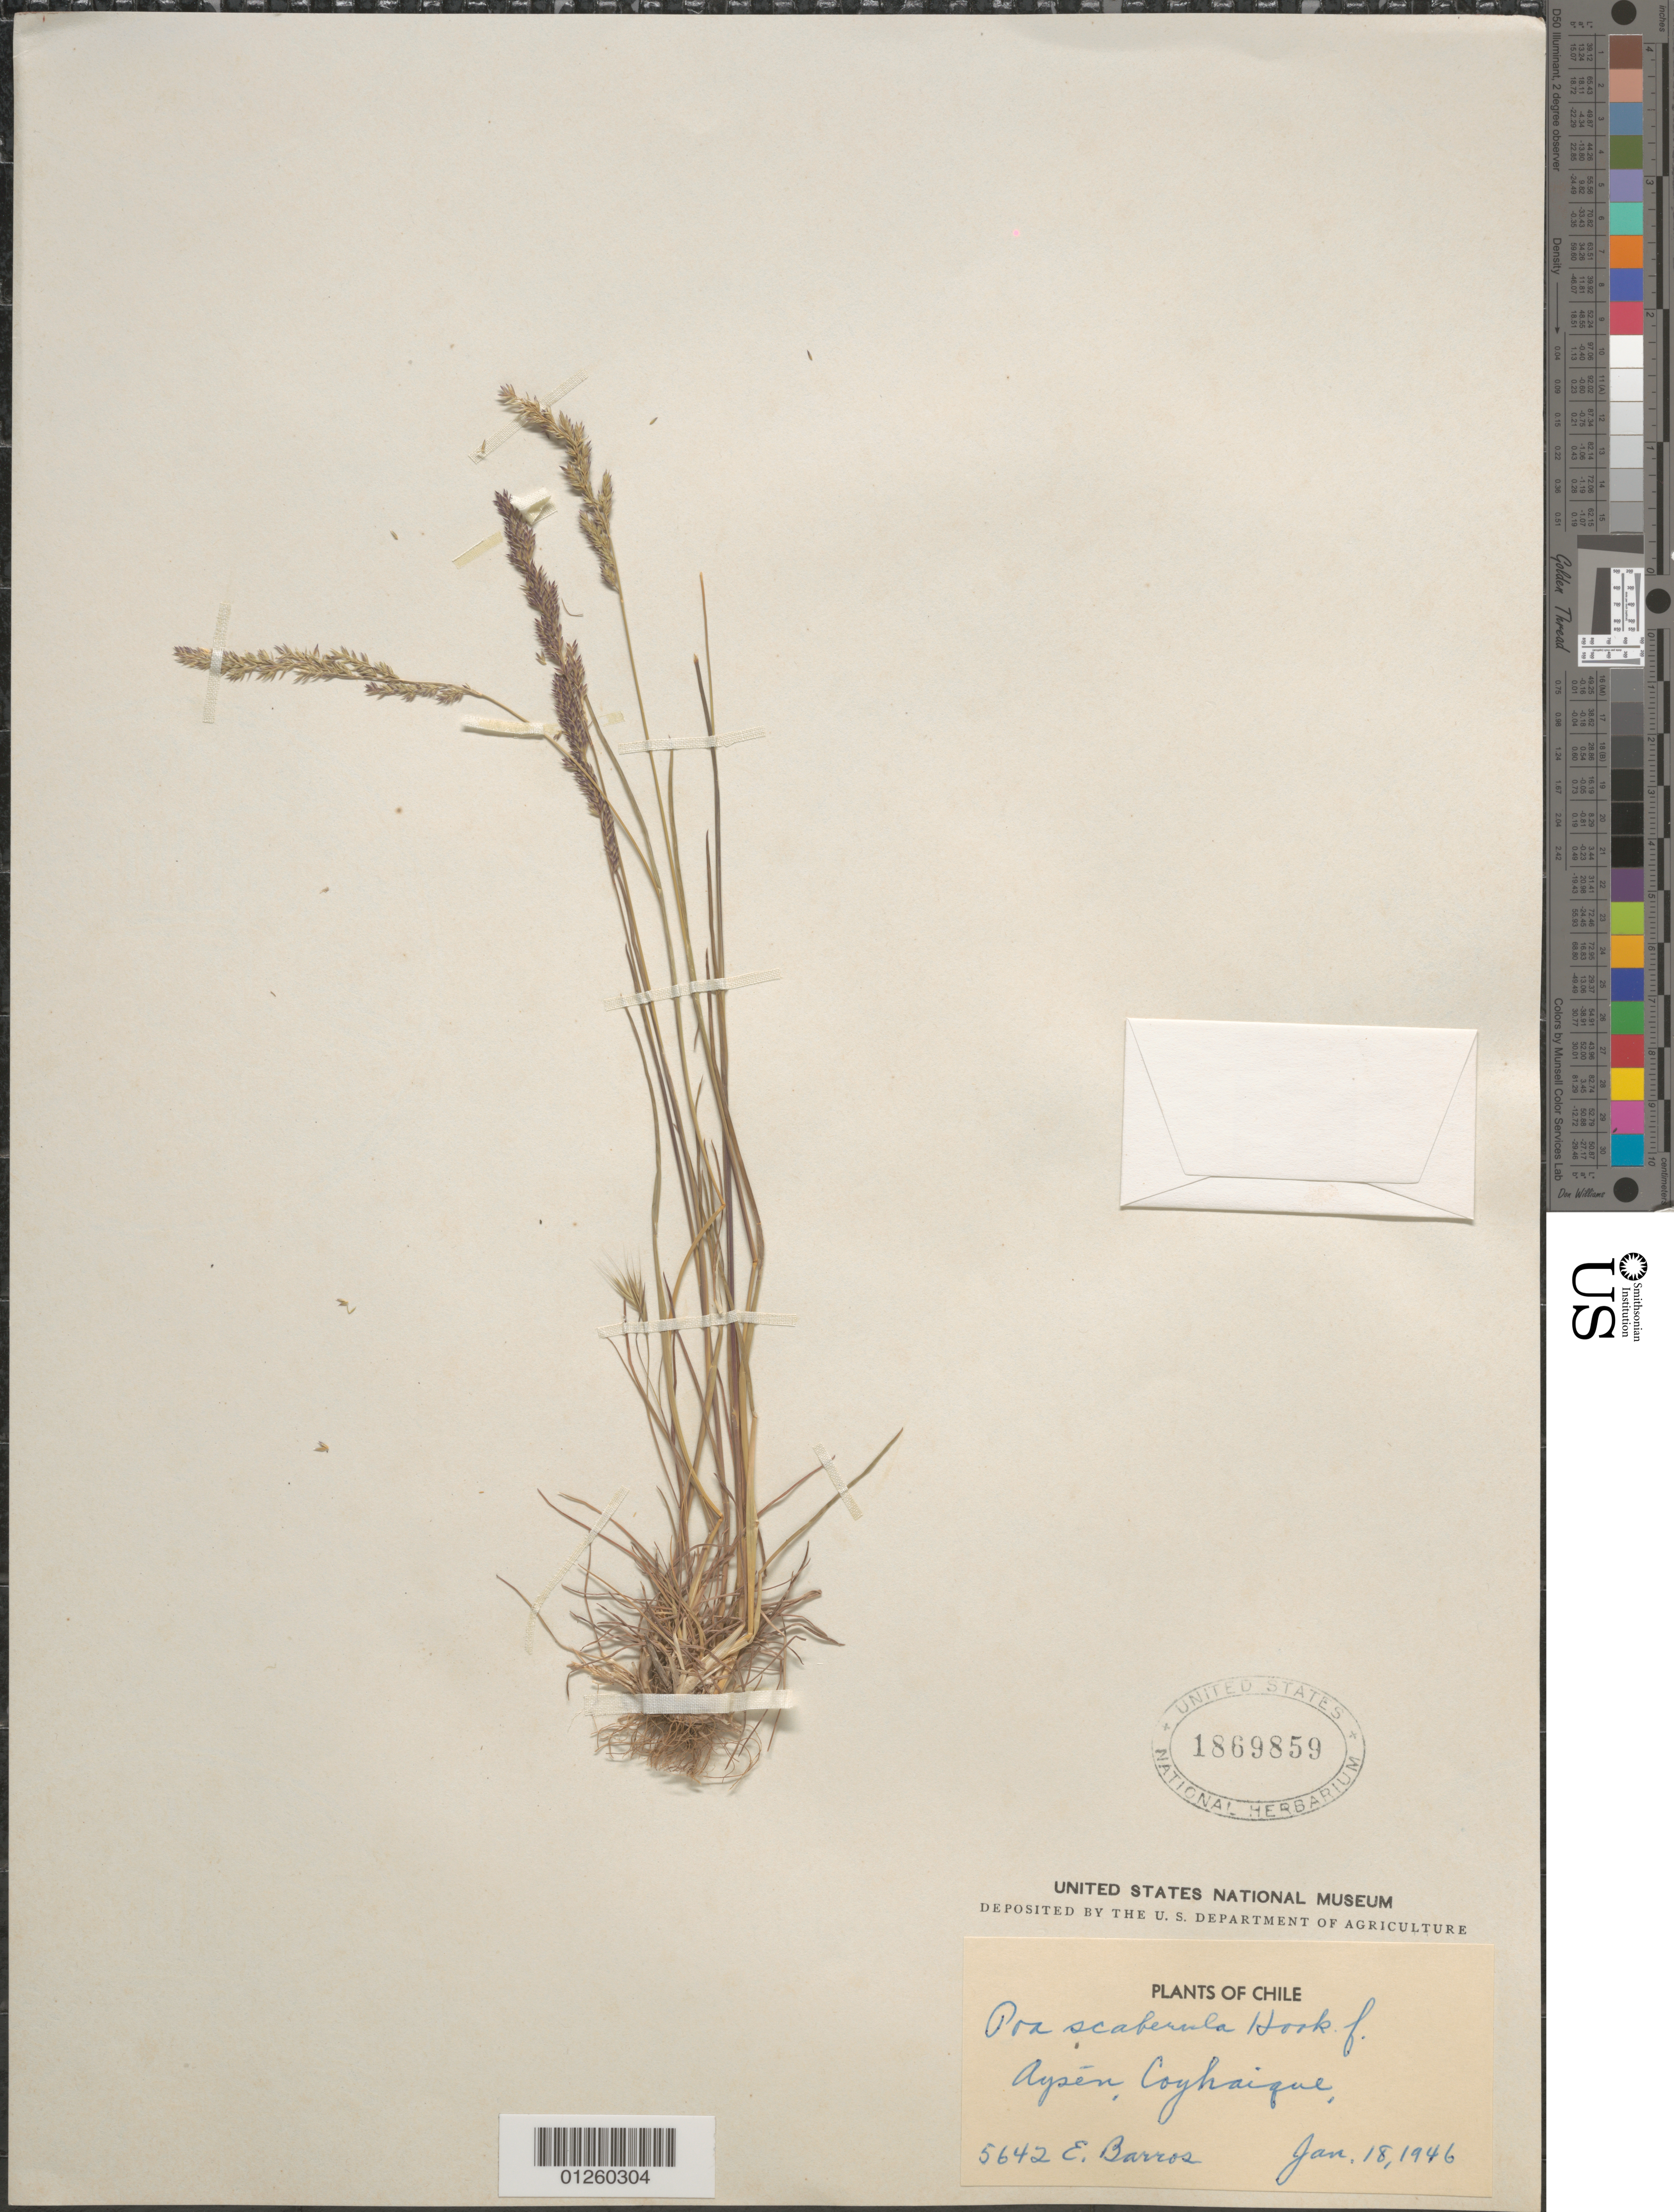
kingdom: Plantae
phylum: Tracheophyta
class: Liliopsida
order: Poales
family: Poaceae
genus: Poa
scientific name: Poa scaberula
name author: Hook. f.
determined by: Soreng, Robert J., Research Associate (BOT), Smithsonian Institution - National Museum of Natural History (UNITED STATES)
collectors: E. Barros V.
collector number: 5642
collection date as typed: Jan. 18, 1946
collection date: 1946-01-18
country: Chile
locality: Aysén. Coyhaique.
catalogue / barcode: US 1869859